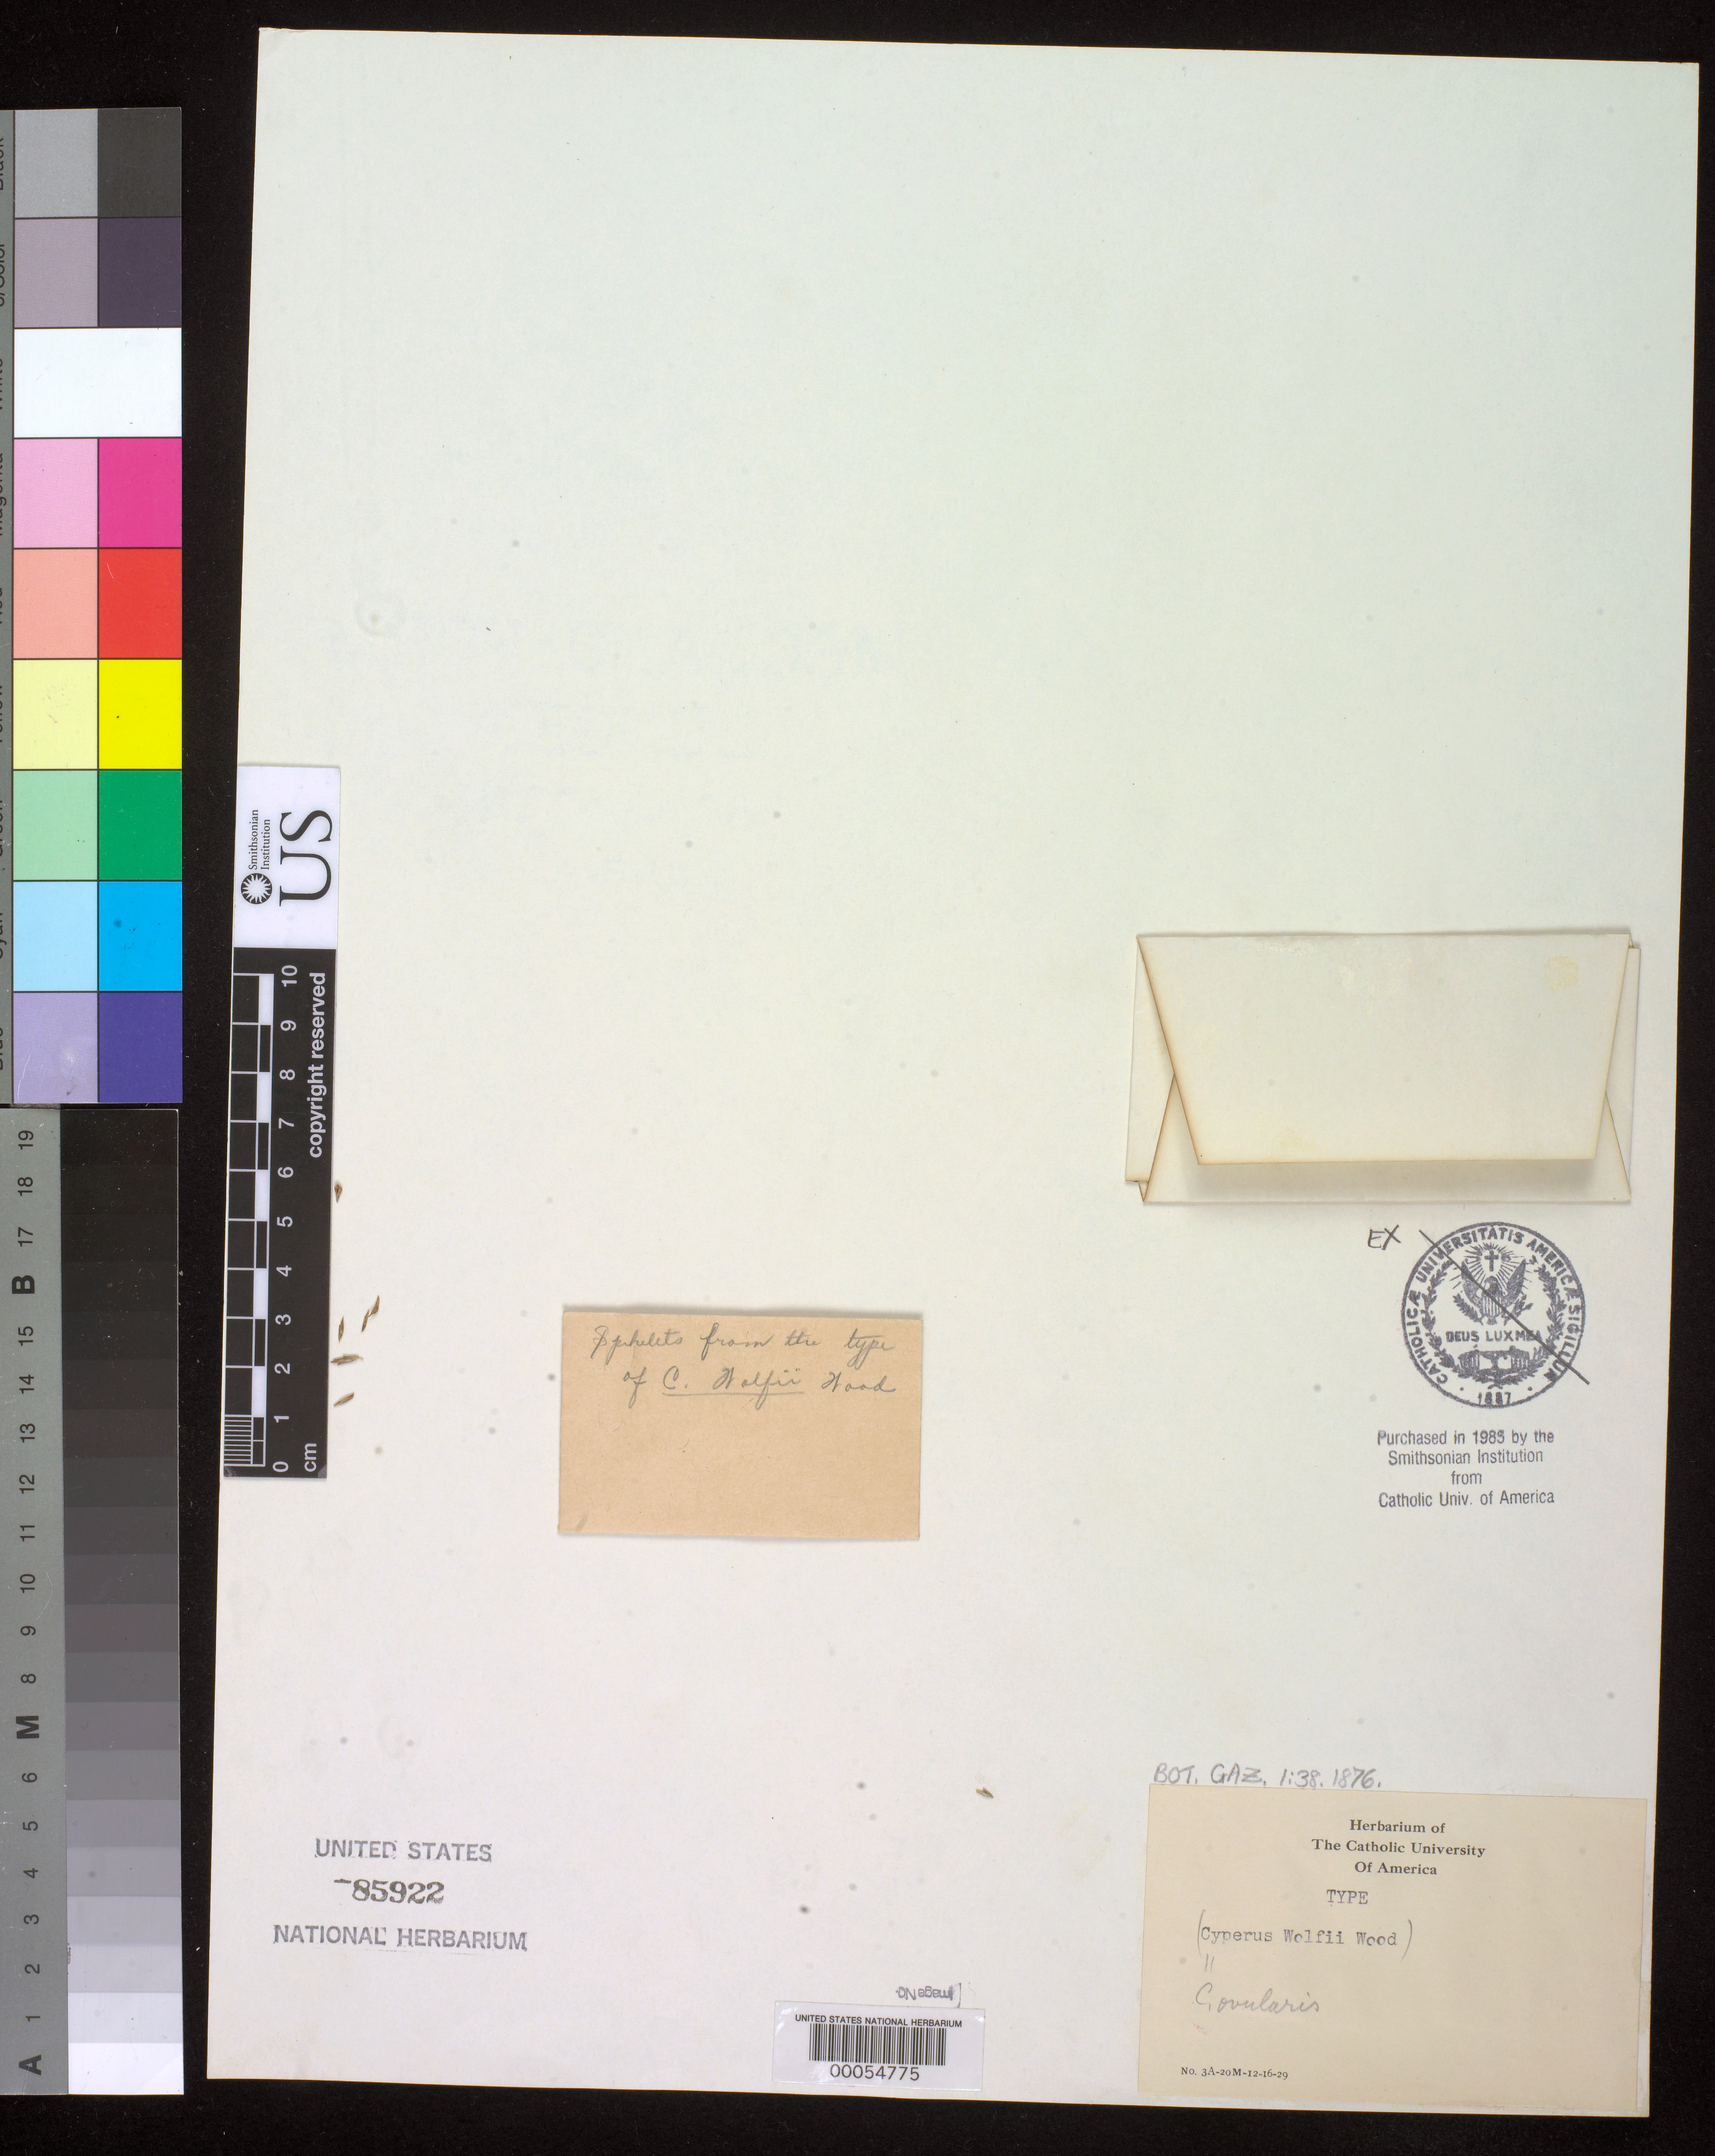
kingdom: Plantae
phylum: Tracheophyta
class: Liliopsida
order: Poales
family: Cyperaceae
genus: Cyperus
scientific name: Cyperus wolfii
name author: J.M. Wood in J.M. Coult.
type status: Type Fragment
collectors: J. Wolf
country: United States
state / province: Illinois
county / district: Union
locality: Anna.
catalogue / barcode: US 85922